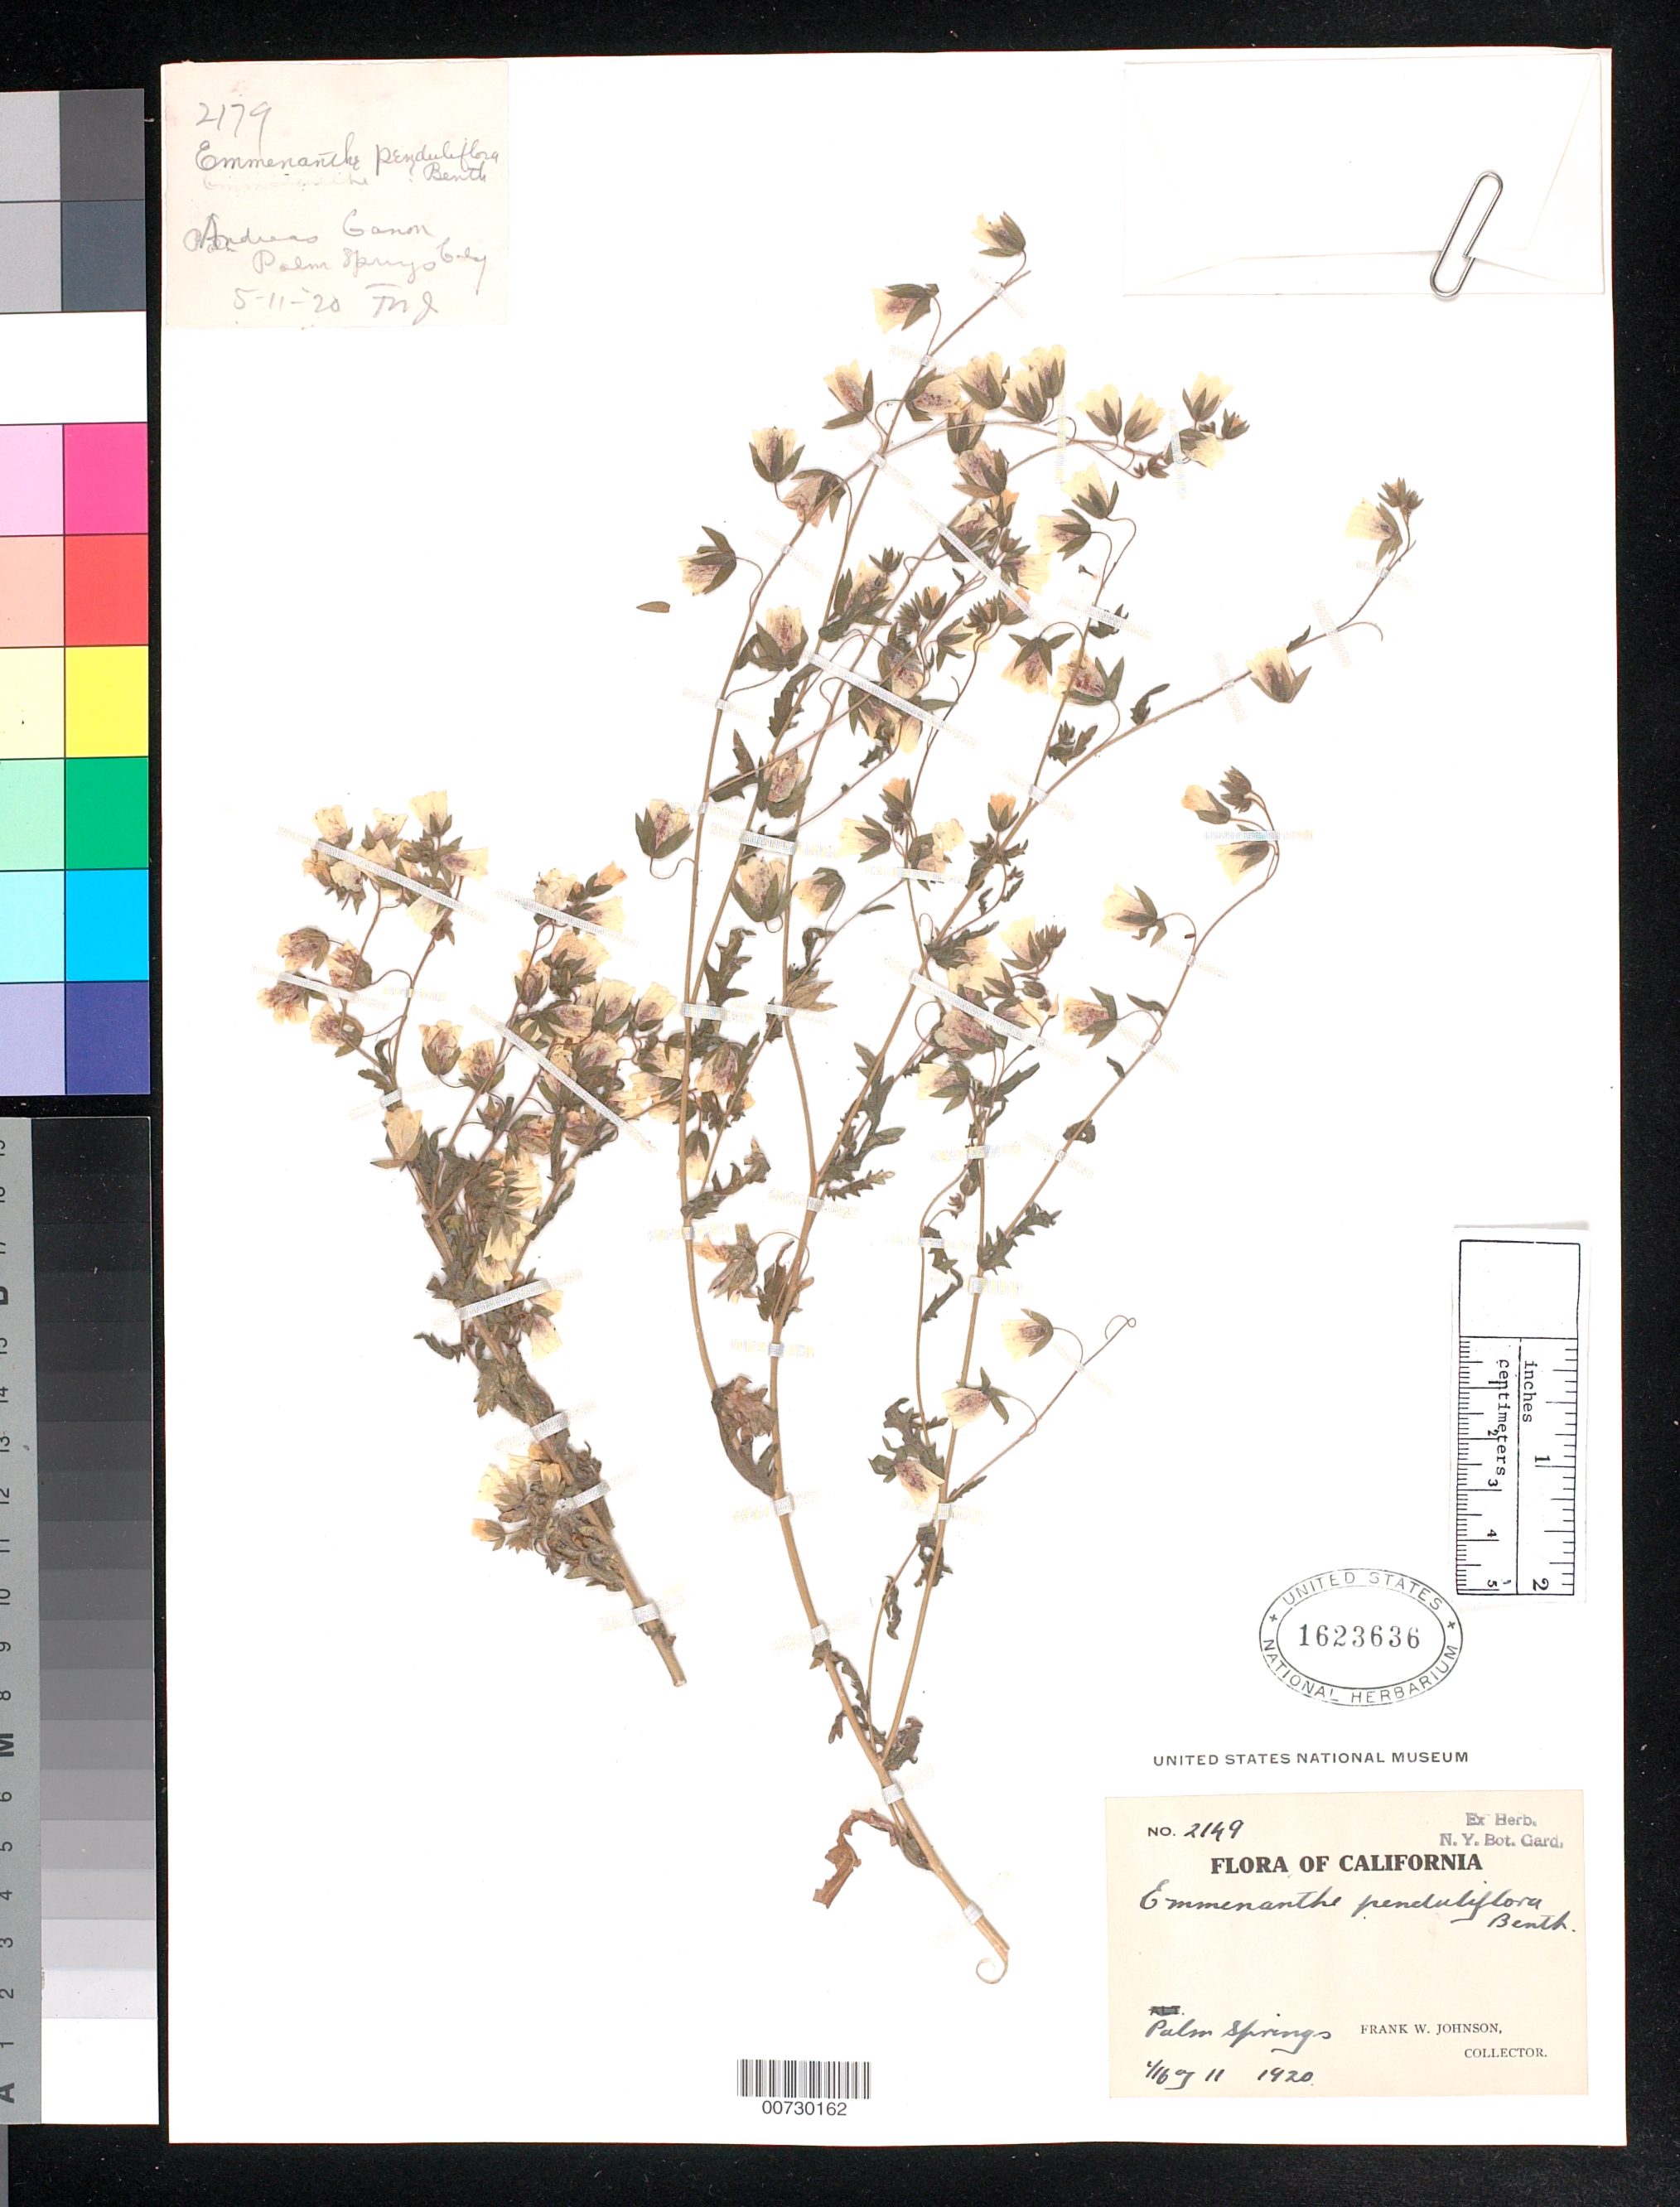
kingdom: Plantae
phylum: Tracheophyta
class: Magnoliopsida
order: Boraginales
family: Hydrophyllaceae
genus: Emmenanthe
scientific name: Emmenanthe penduliflora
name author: Benth.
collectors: F. W. Johnson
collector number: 2149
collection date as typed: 11 May 1920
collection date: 1920-05-11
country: United States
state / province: California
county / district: Riverside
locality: Palm Springs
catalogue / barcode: US 1623636